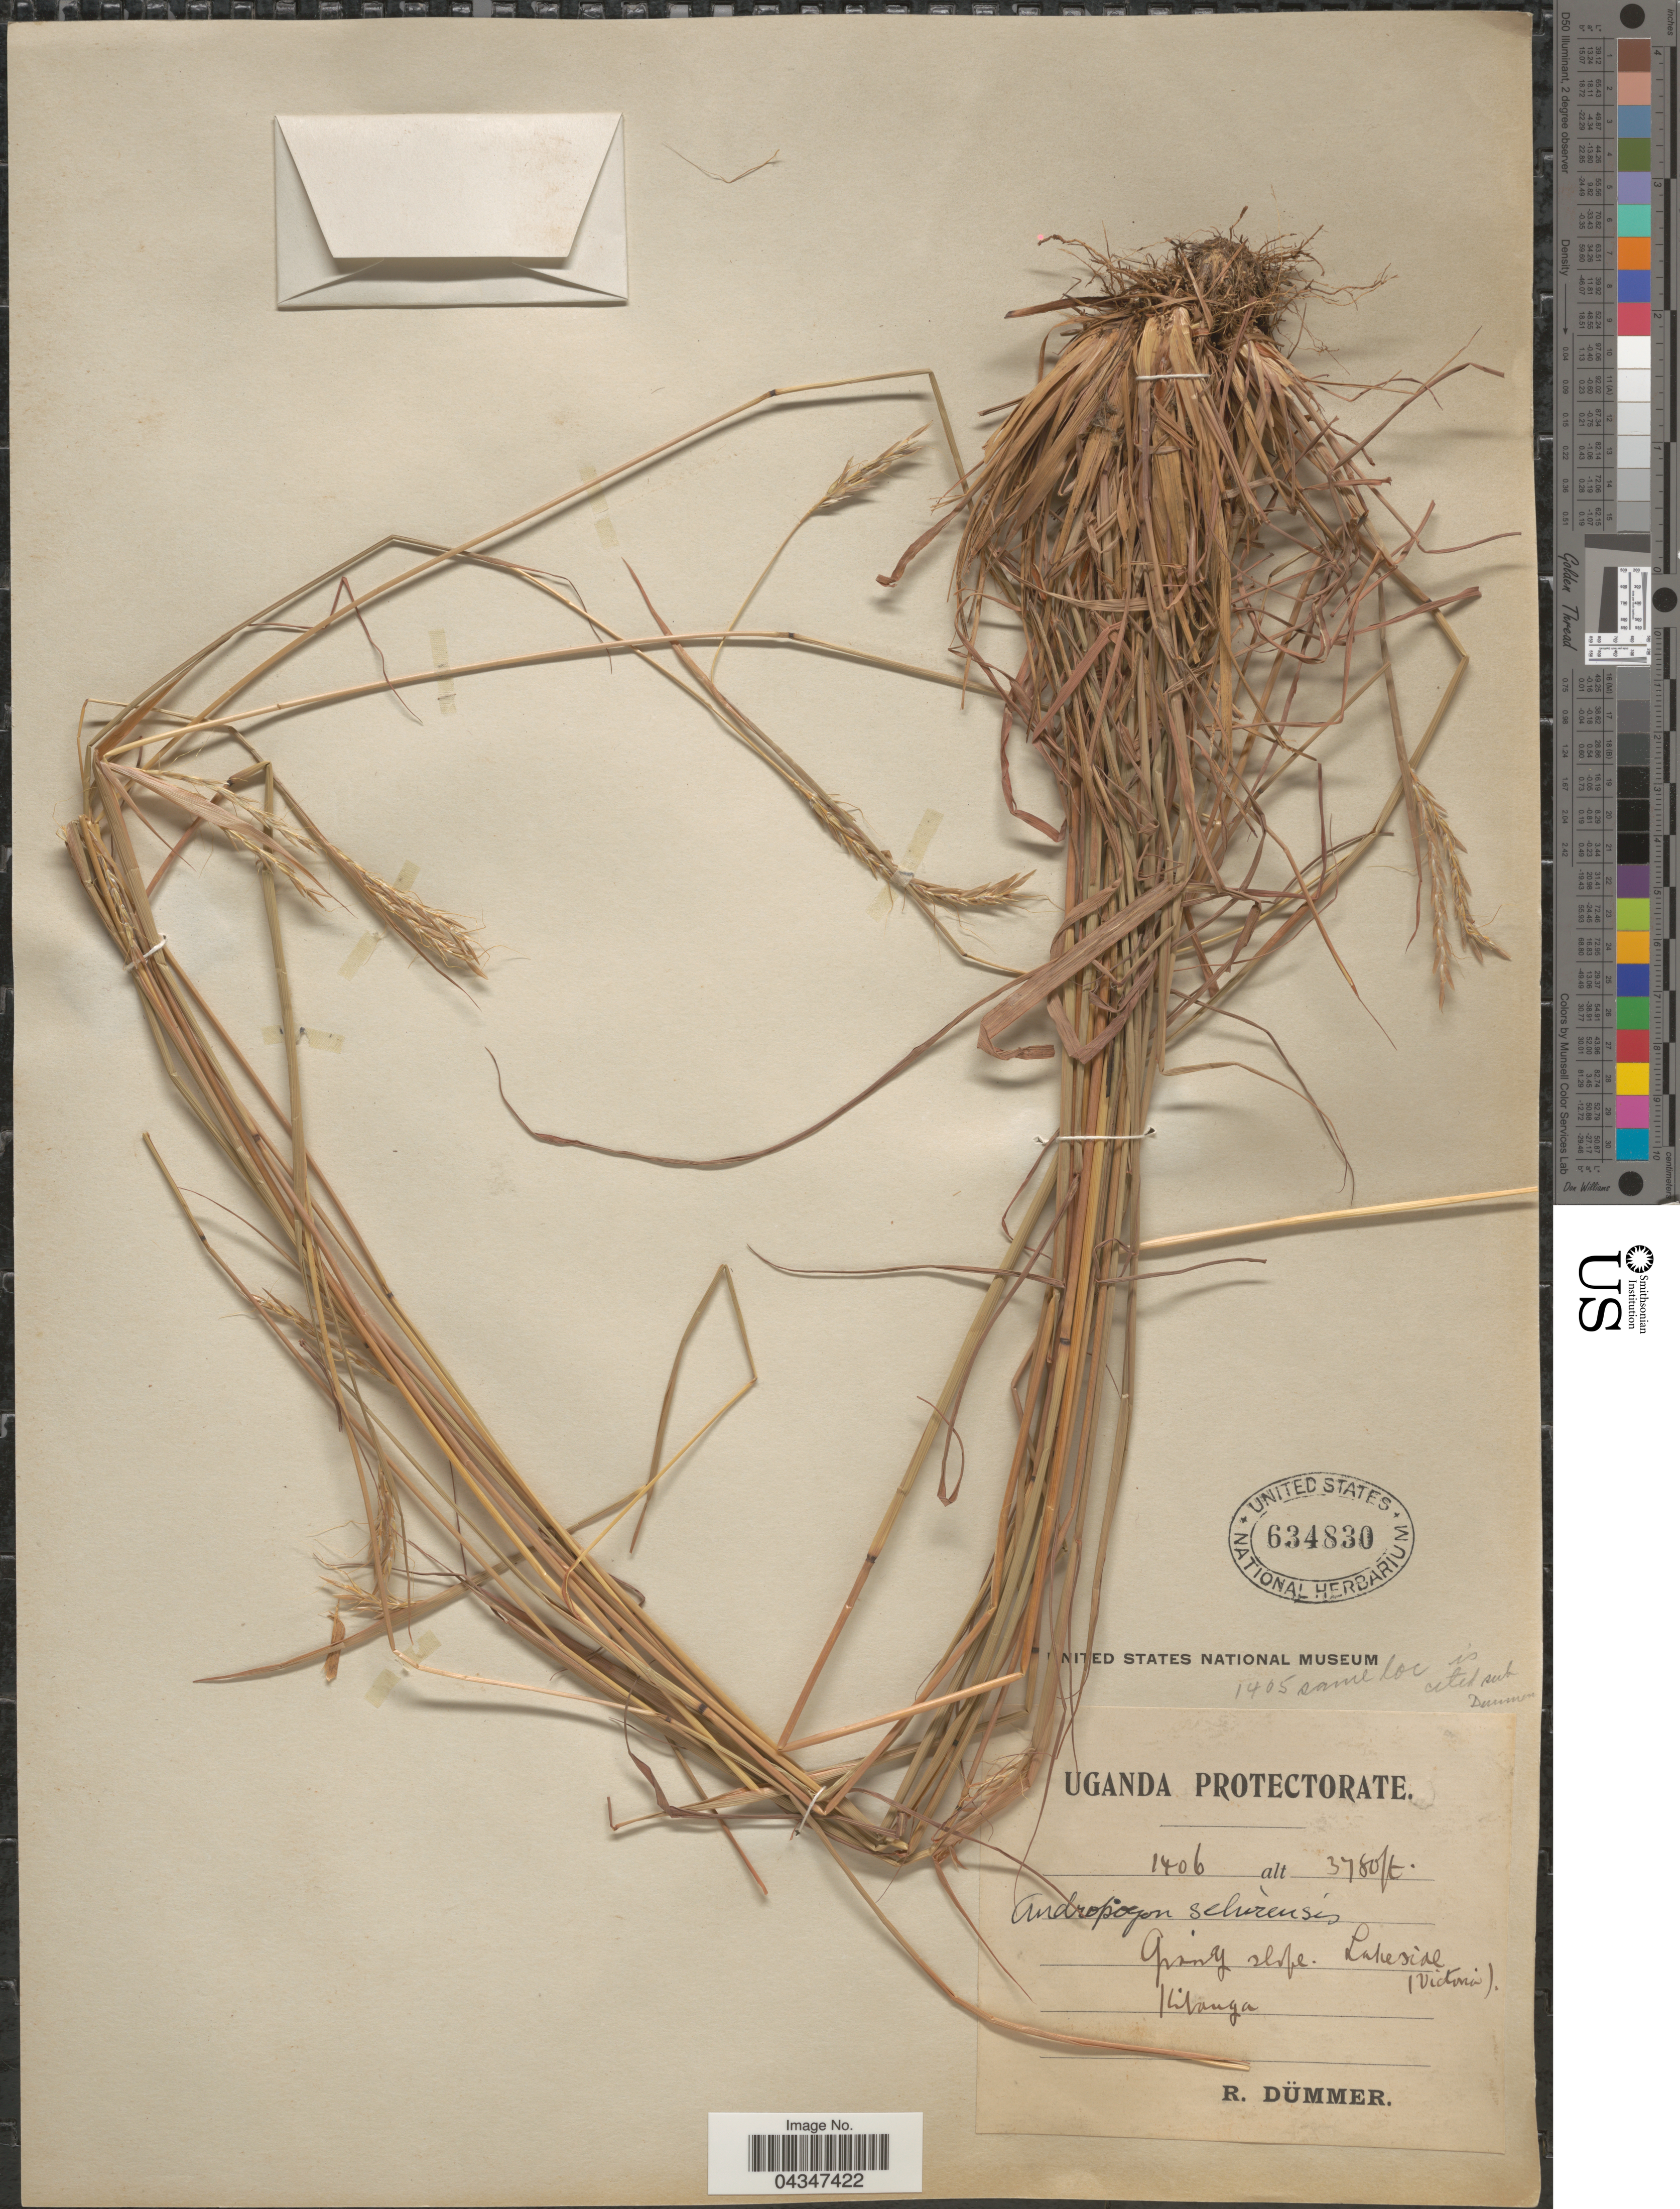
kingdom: Plantae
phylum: Tracheophyta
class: Liliopsida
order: Poales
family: Poaceae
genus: Andropogon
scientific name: Andropogon schirensis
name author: Hochst. ex A. Rich.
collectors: R. A. Dümmer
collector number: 1406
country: Uganda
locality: Uganda Protectorate. Grassy slope. Lakeside (Victoria). Kilanga.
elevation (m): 1152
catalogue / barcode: US 634830